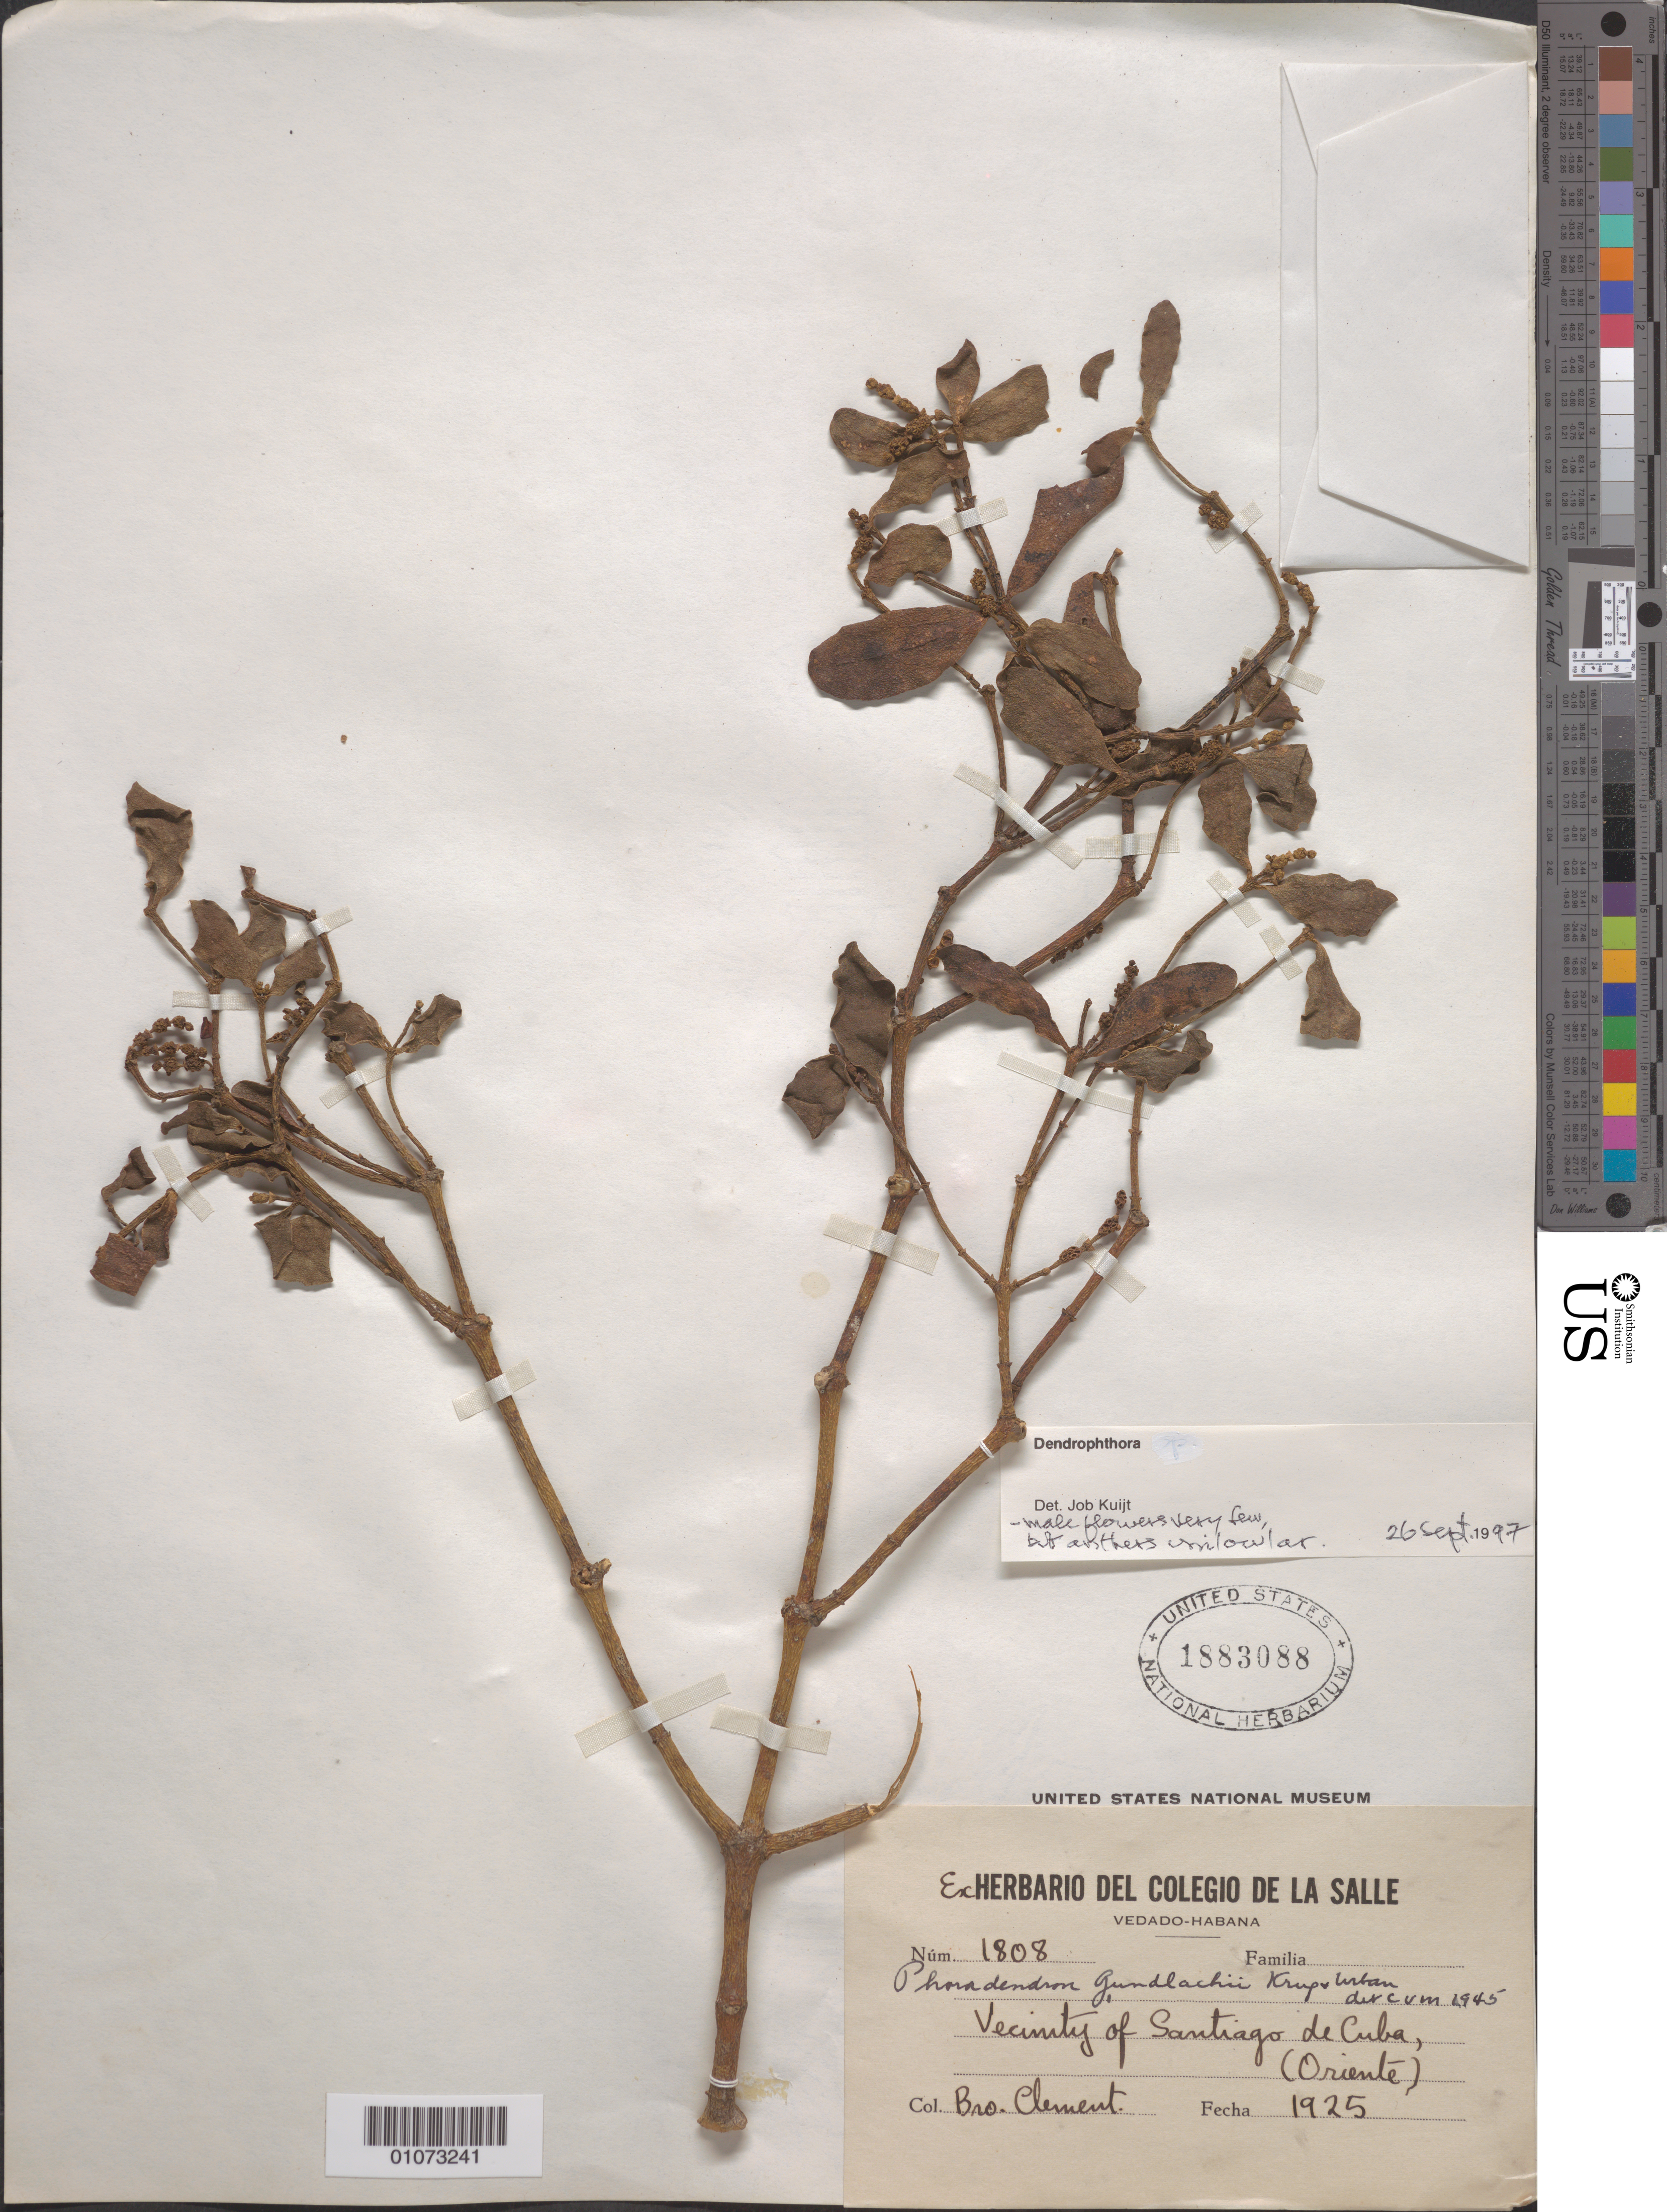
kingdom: Plantae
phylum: Tracheophyta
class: Magnoliopsida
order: Santalales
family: Viscaceae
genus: Dendrophthora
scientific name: Dendrophthora sp.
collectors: B. Clement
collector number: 1808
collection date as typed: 1925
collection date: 1925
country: Cuba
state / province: Santiago de Cuba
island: Cuba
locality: Vicinity of Santiago de Cuba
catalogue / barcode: US 1883088